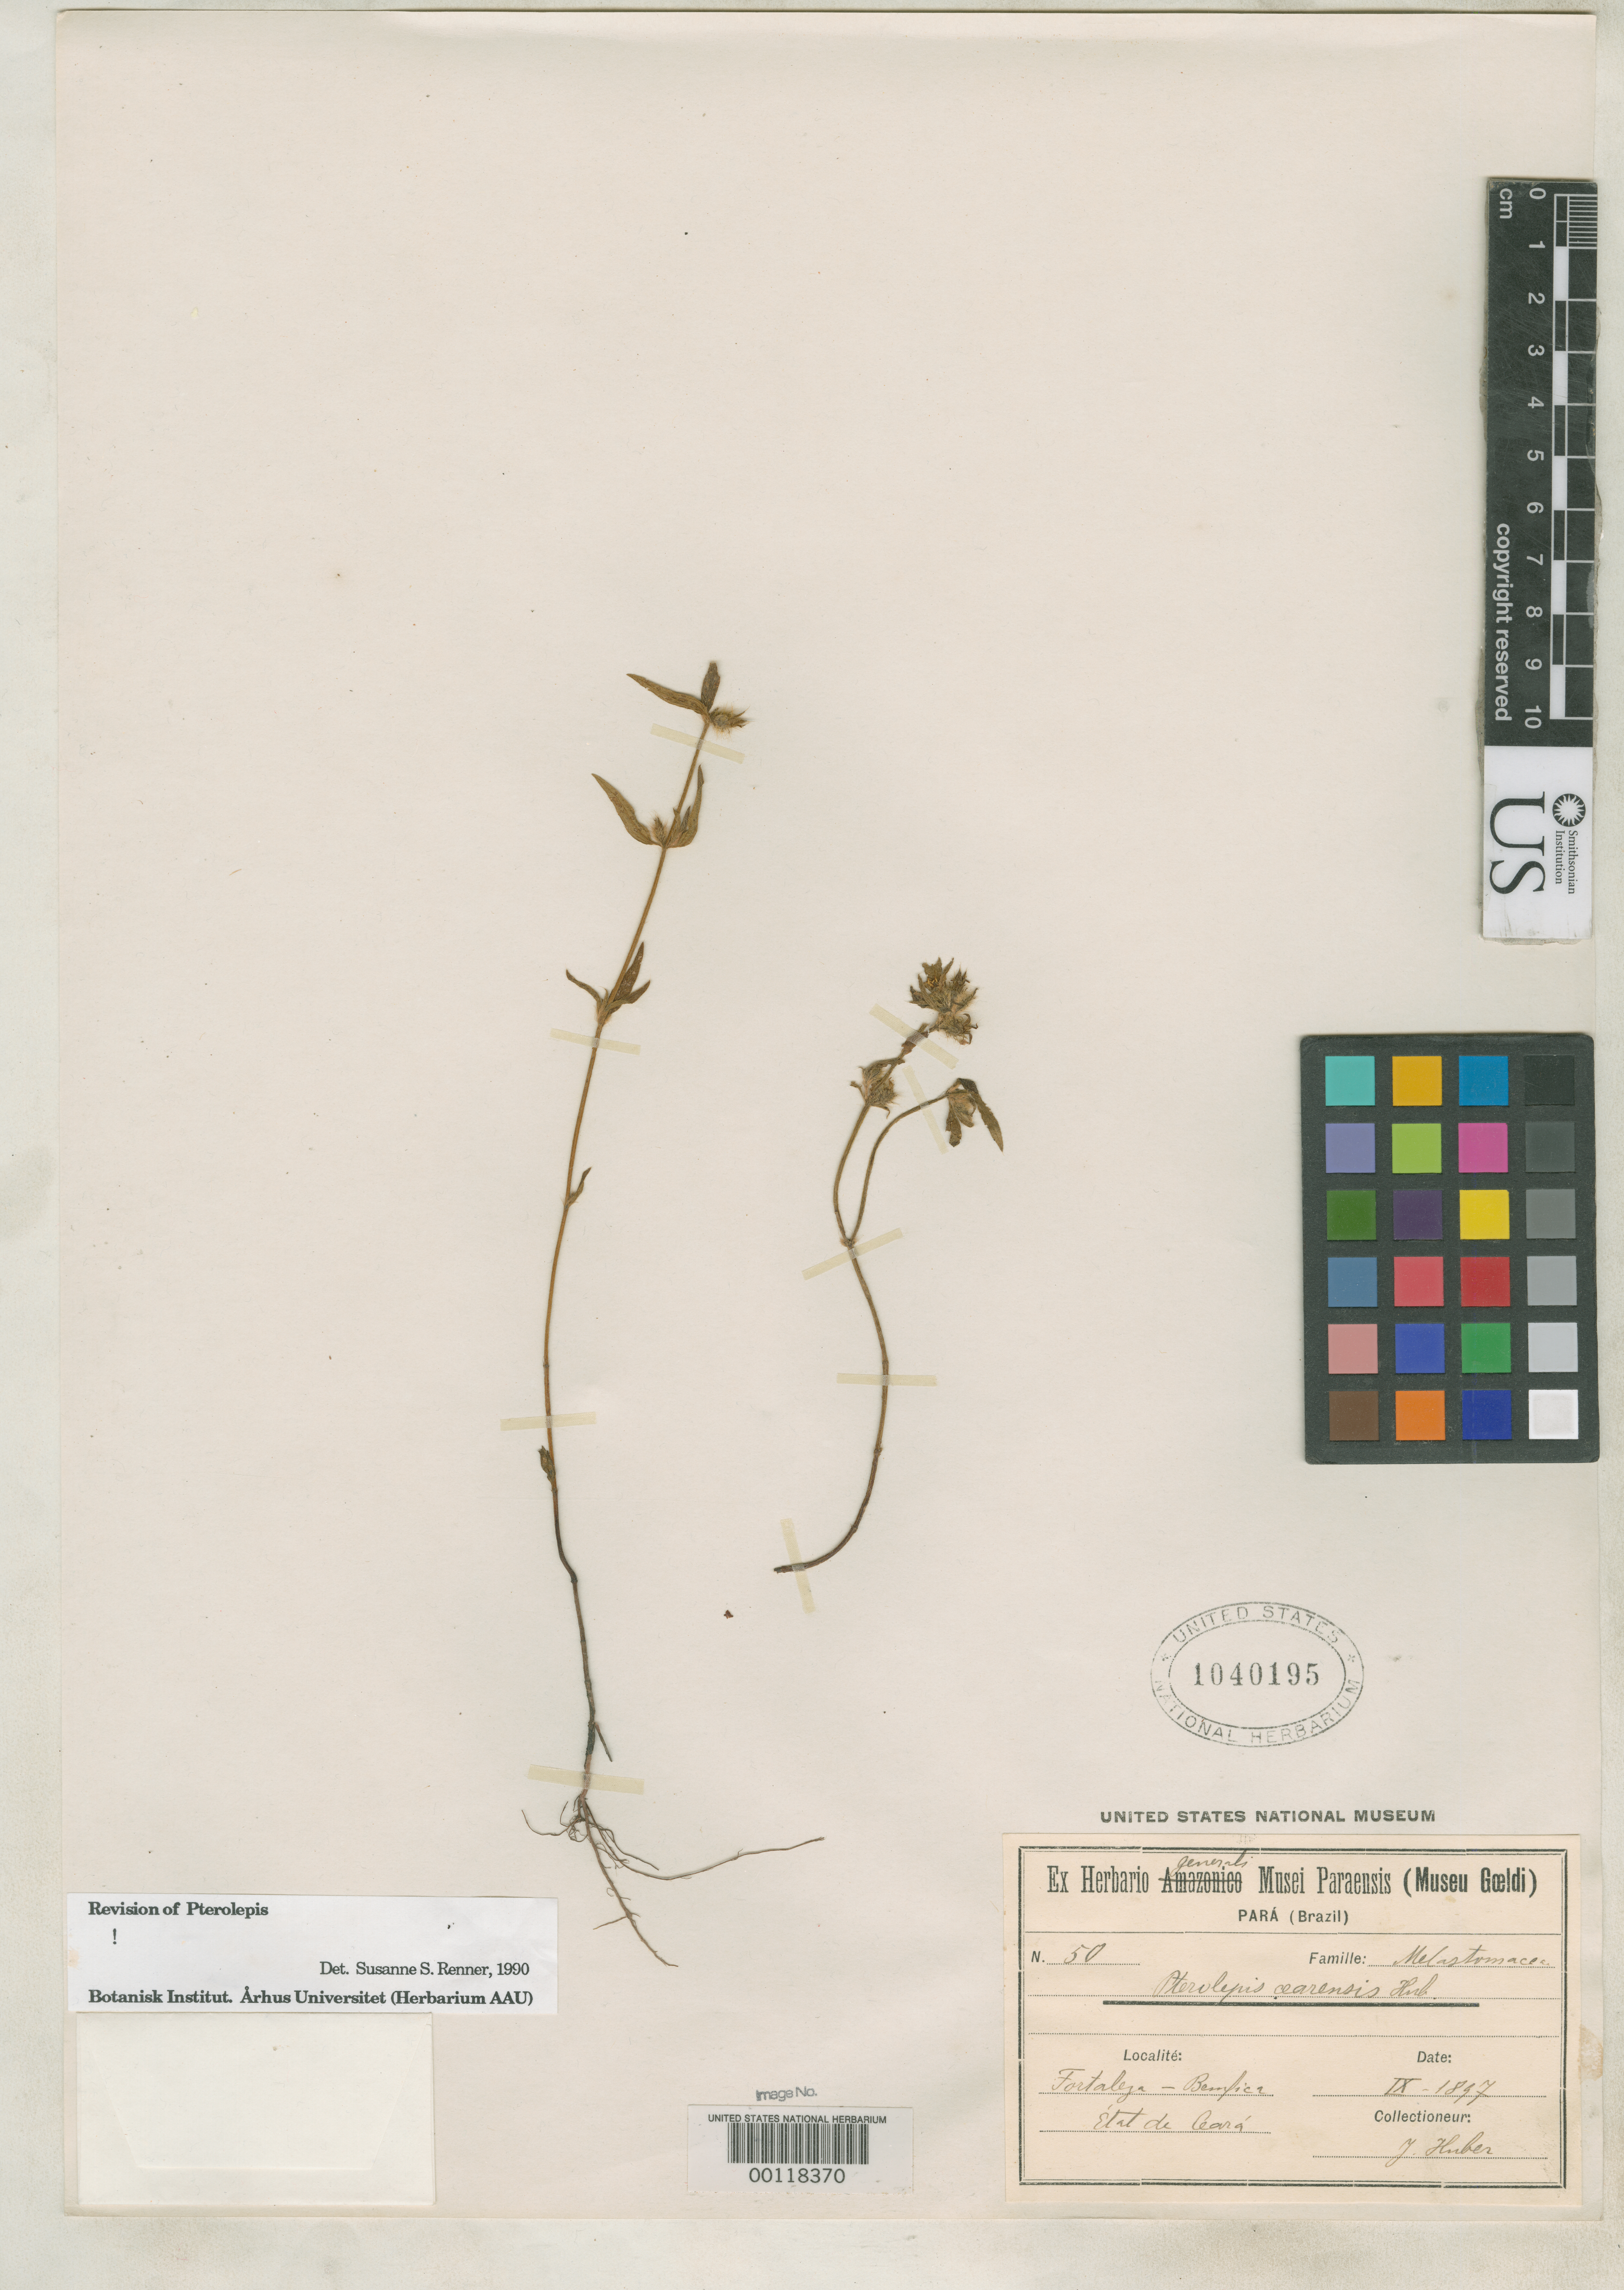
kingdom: Plantae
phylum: Tracheophyta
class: Magnoliopsida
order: Myrtales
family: Melastomataceae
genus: Pterolepis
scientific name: Pterolepis cearensis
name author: Huber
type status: Type Fragment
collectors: J. Huber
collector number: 50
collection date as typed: Sep 1897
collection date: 1897-09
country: Brazil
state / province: Ceará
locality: Fortaleza-Bemfica.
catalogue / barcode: US 1040195